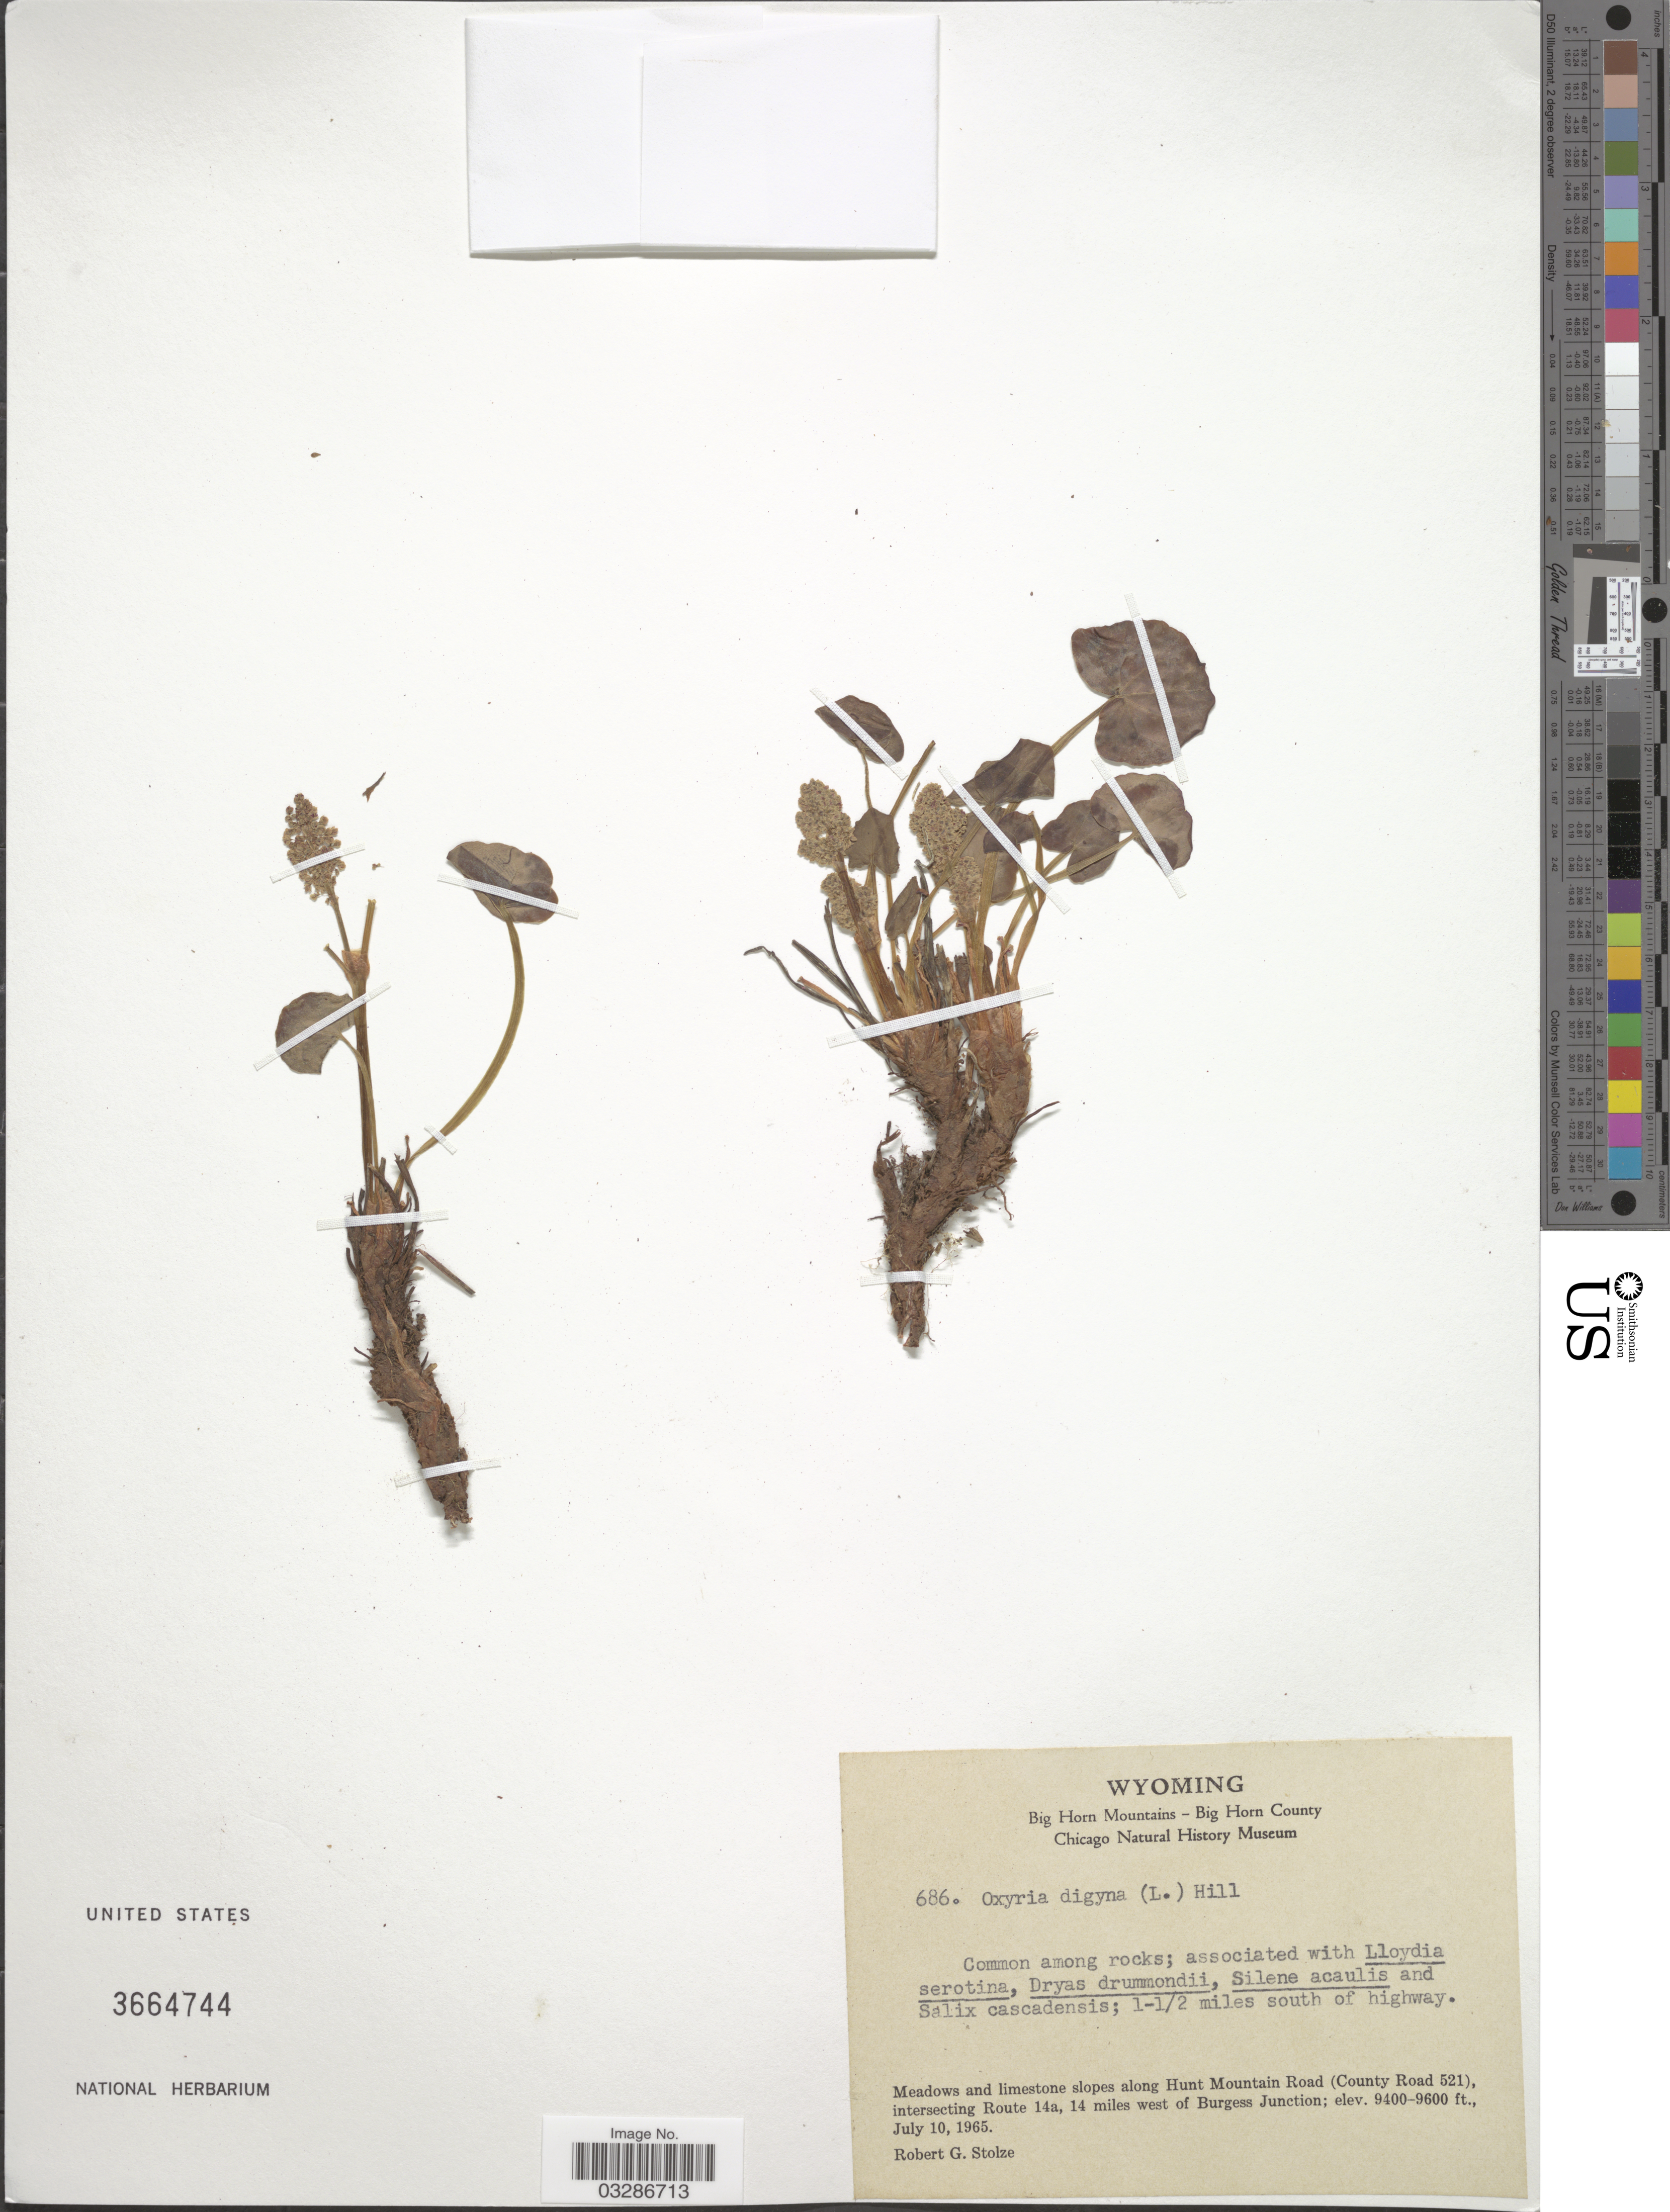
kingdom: Plantae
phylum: Tracheophyta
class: Magnoliopsida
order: Caryophyllales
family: Polygonaceae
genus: Oxyria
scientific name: Oxyria digyna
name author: (L.) Hill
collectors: R. G. Stolze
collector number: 686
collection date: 1965-07-10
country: United States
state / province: Wyoming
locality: Big Horn Mountains - Big Horn County. 1-½ miles south of highway. Meadows and limestone slopes along Hunt Mountain Road (County Road 521), intersecting Route 14a, 14 miles west of Burgess Junction.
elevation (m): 2865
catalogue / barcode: US 3664744